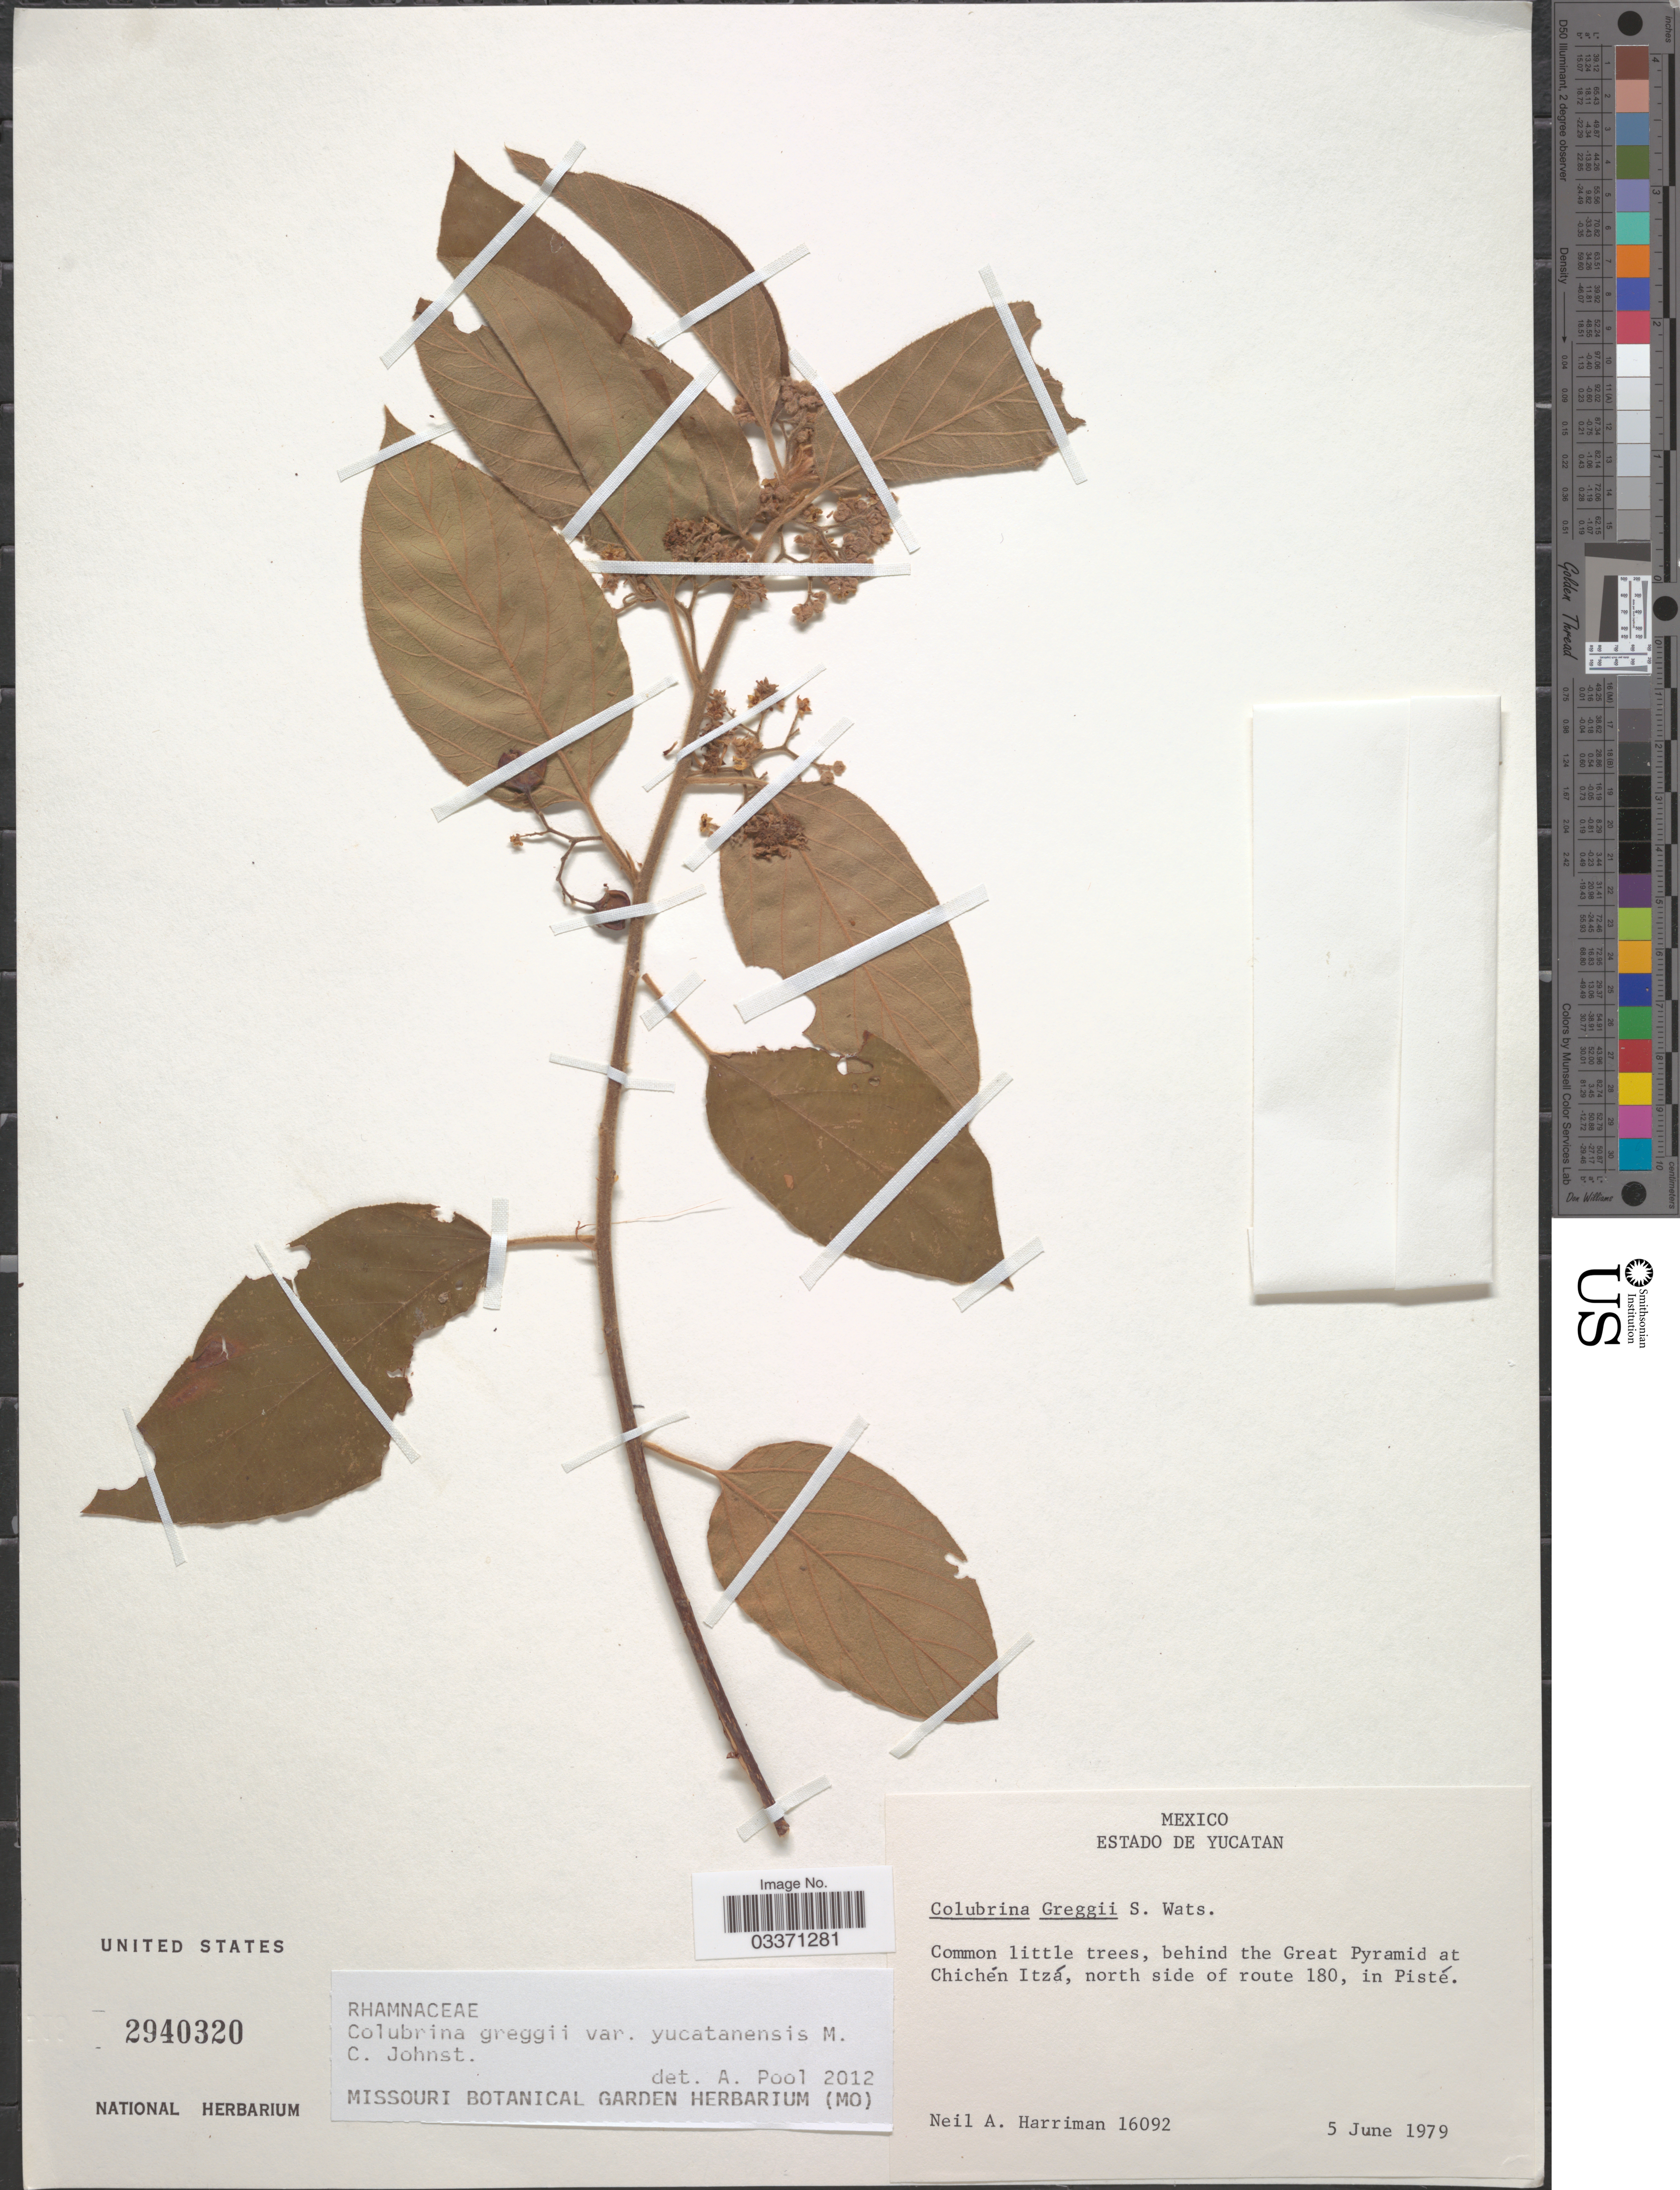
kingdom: Plantae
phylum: Tracheophyta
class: Magnoliopsida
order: Rosales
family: Rhamnaceae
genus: Colubrina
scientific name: Colubrina greggii var. yucatanensis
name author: M.C. Johnst.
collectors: N. A. Harriman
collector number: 16092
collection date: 1979-06-05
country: Mexico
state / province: Yucatán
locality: Behind the Great Pyramid at Chichén Itzá, north side of route 180, in Pisté.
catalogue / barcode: US 2940320